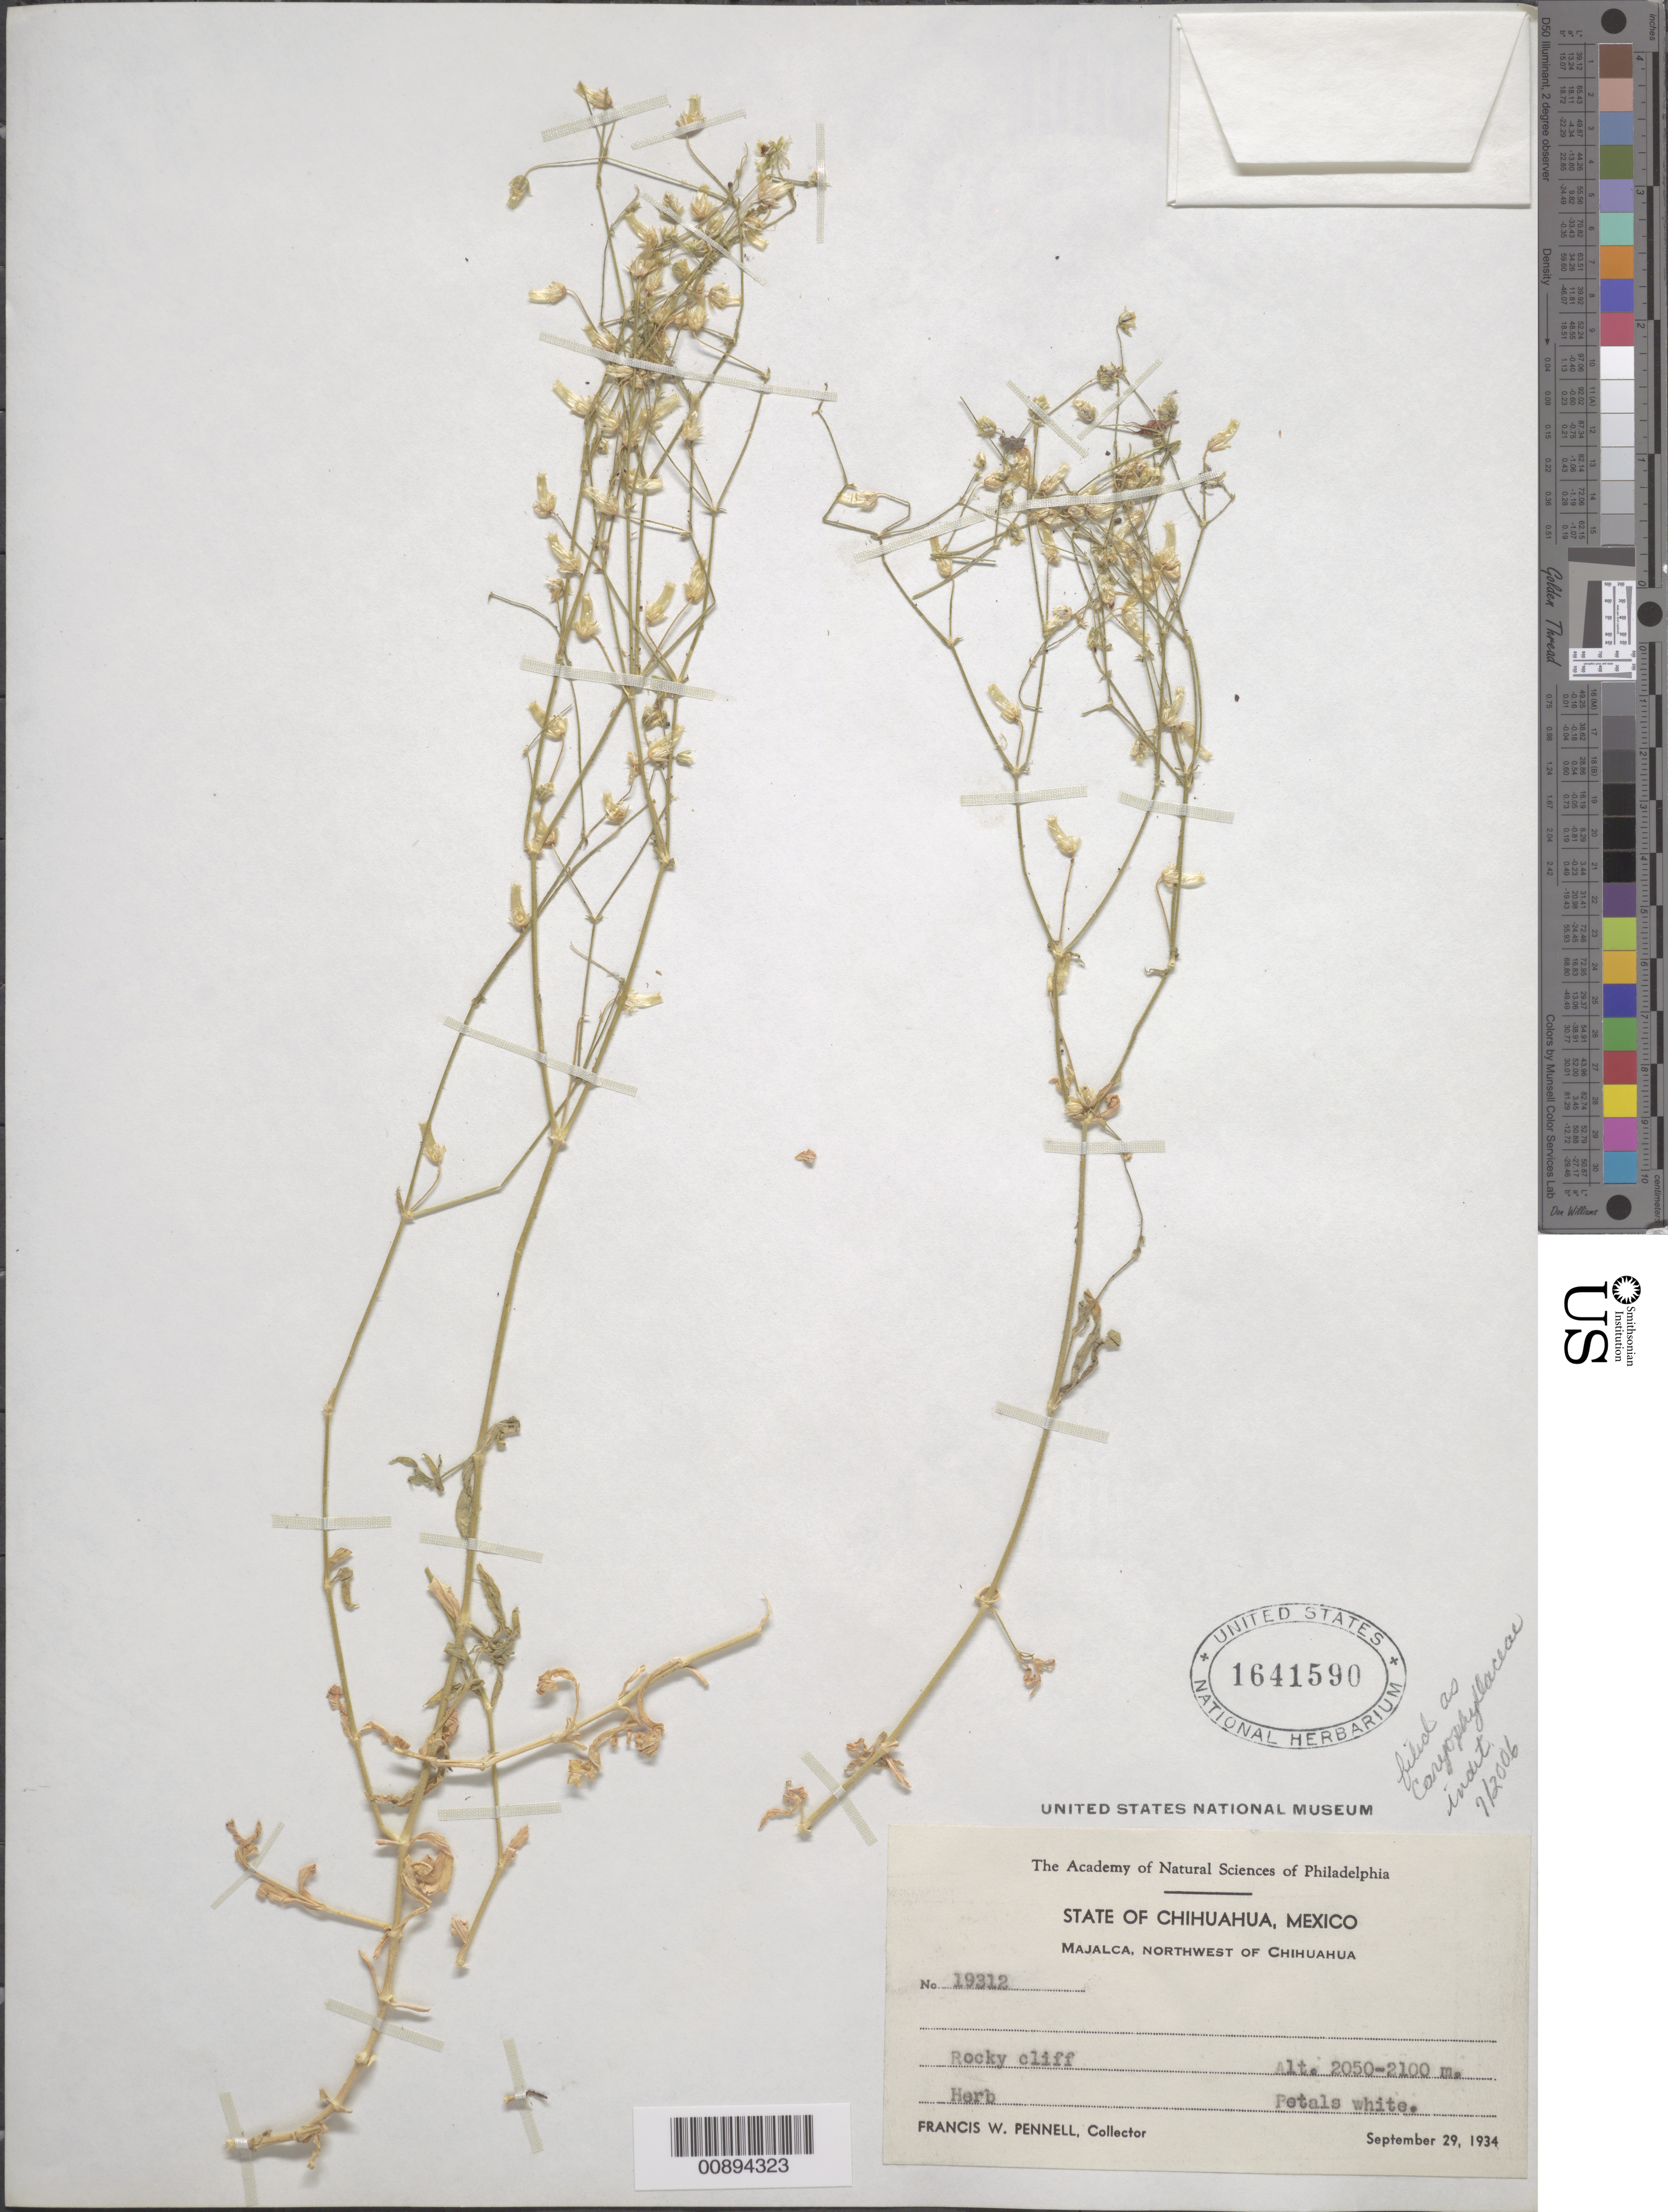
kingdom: Plantae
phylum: Tracheophyta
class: Magnoliopsida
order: Caryophyllales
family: Caryophyllaceae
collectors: F. W. Pennell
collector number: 19312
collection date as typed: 29 Sep 1934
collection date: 1934-09-29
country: Mexico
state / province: Chihuahua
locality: Majalca, northwest of Chihuahua.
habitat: Rocky cliff.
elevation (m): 2100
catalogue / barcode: US 1641590